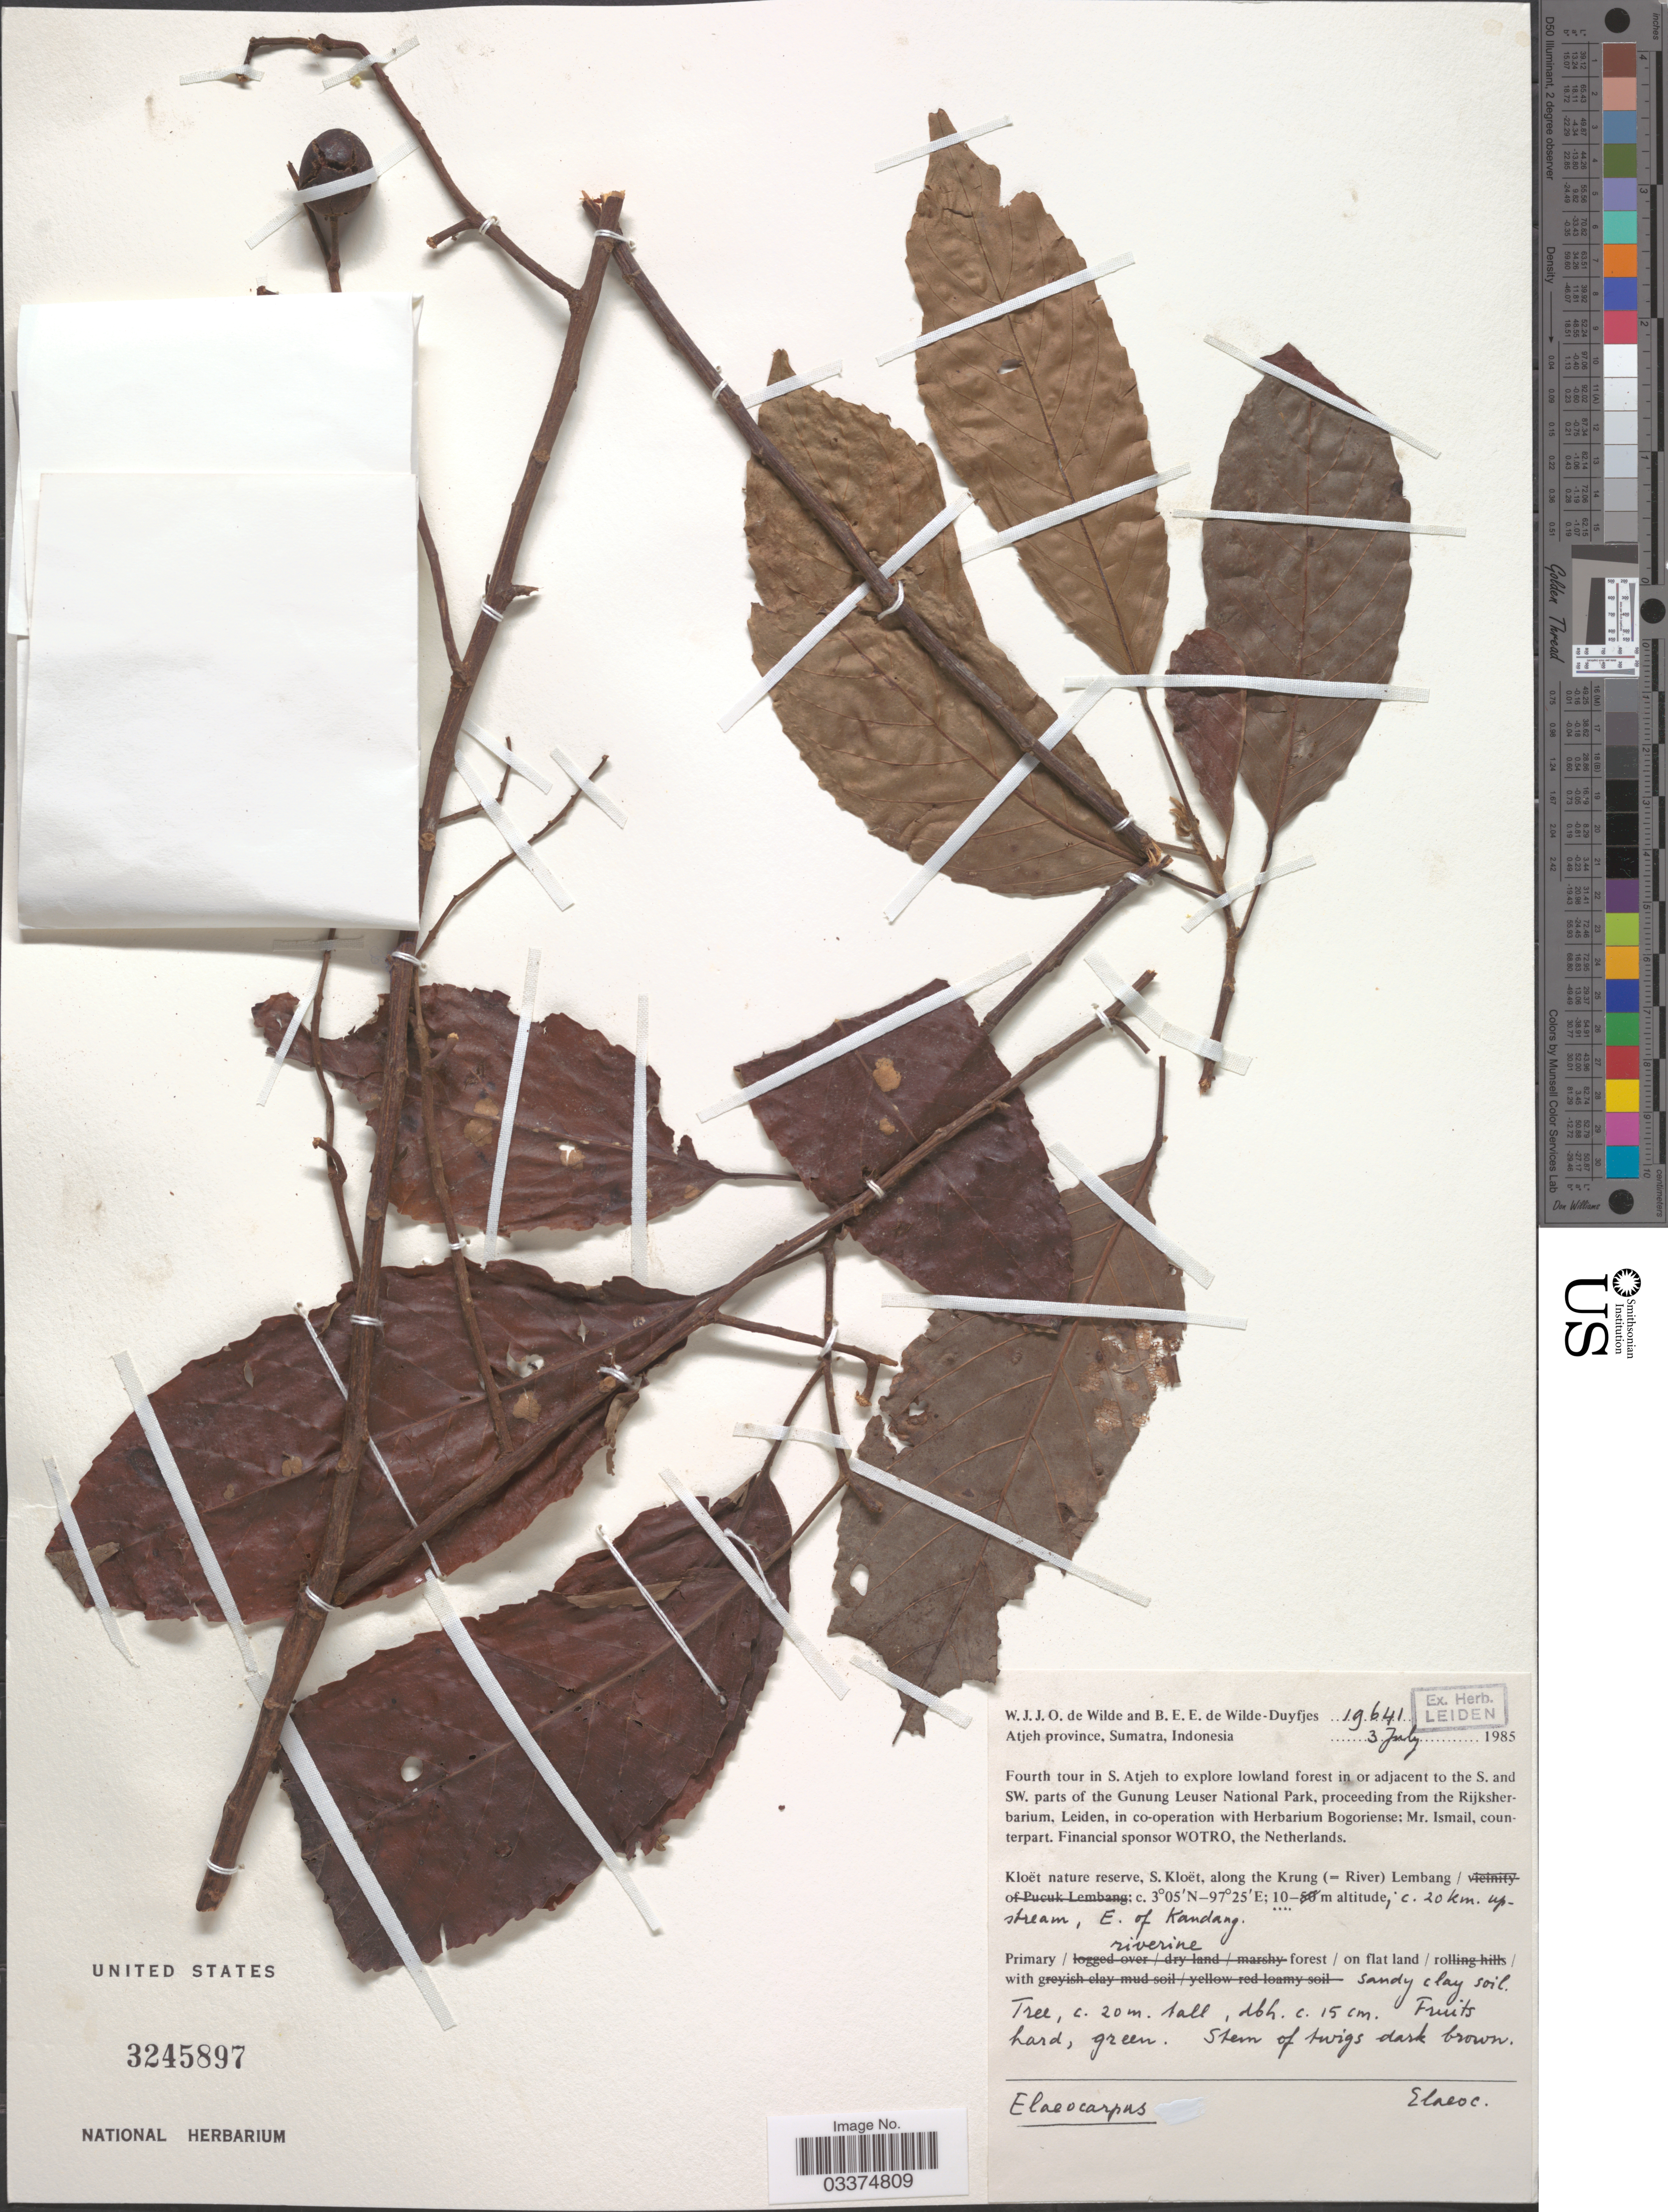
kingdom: Plantae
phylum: Tracheophyta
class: Magnoliopsida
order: Oxalidales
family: Elaeocarpaceae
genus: Elaeocarpus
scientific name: Elaeocarpus sp.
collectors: W. J. de Wilde & B. E. de Wilde-Duyfjes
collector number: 19641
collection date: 1985-07-03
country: Indonesia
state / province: Sumatra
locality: Atjeh province. S. Atjeh lowland forest in or adjacent to the S. and SW. parts of the Gunung Leuser National Park. Kloët nature reserve, S. Kloët, along the Krung (=River) Lemban; c. 20 km. upstream, E. of Kandang.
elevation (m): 10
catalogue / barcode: US 3245897